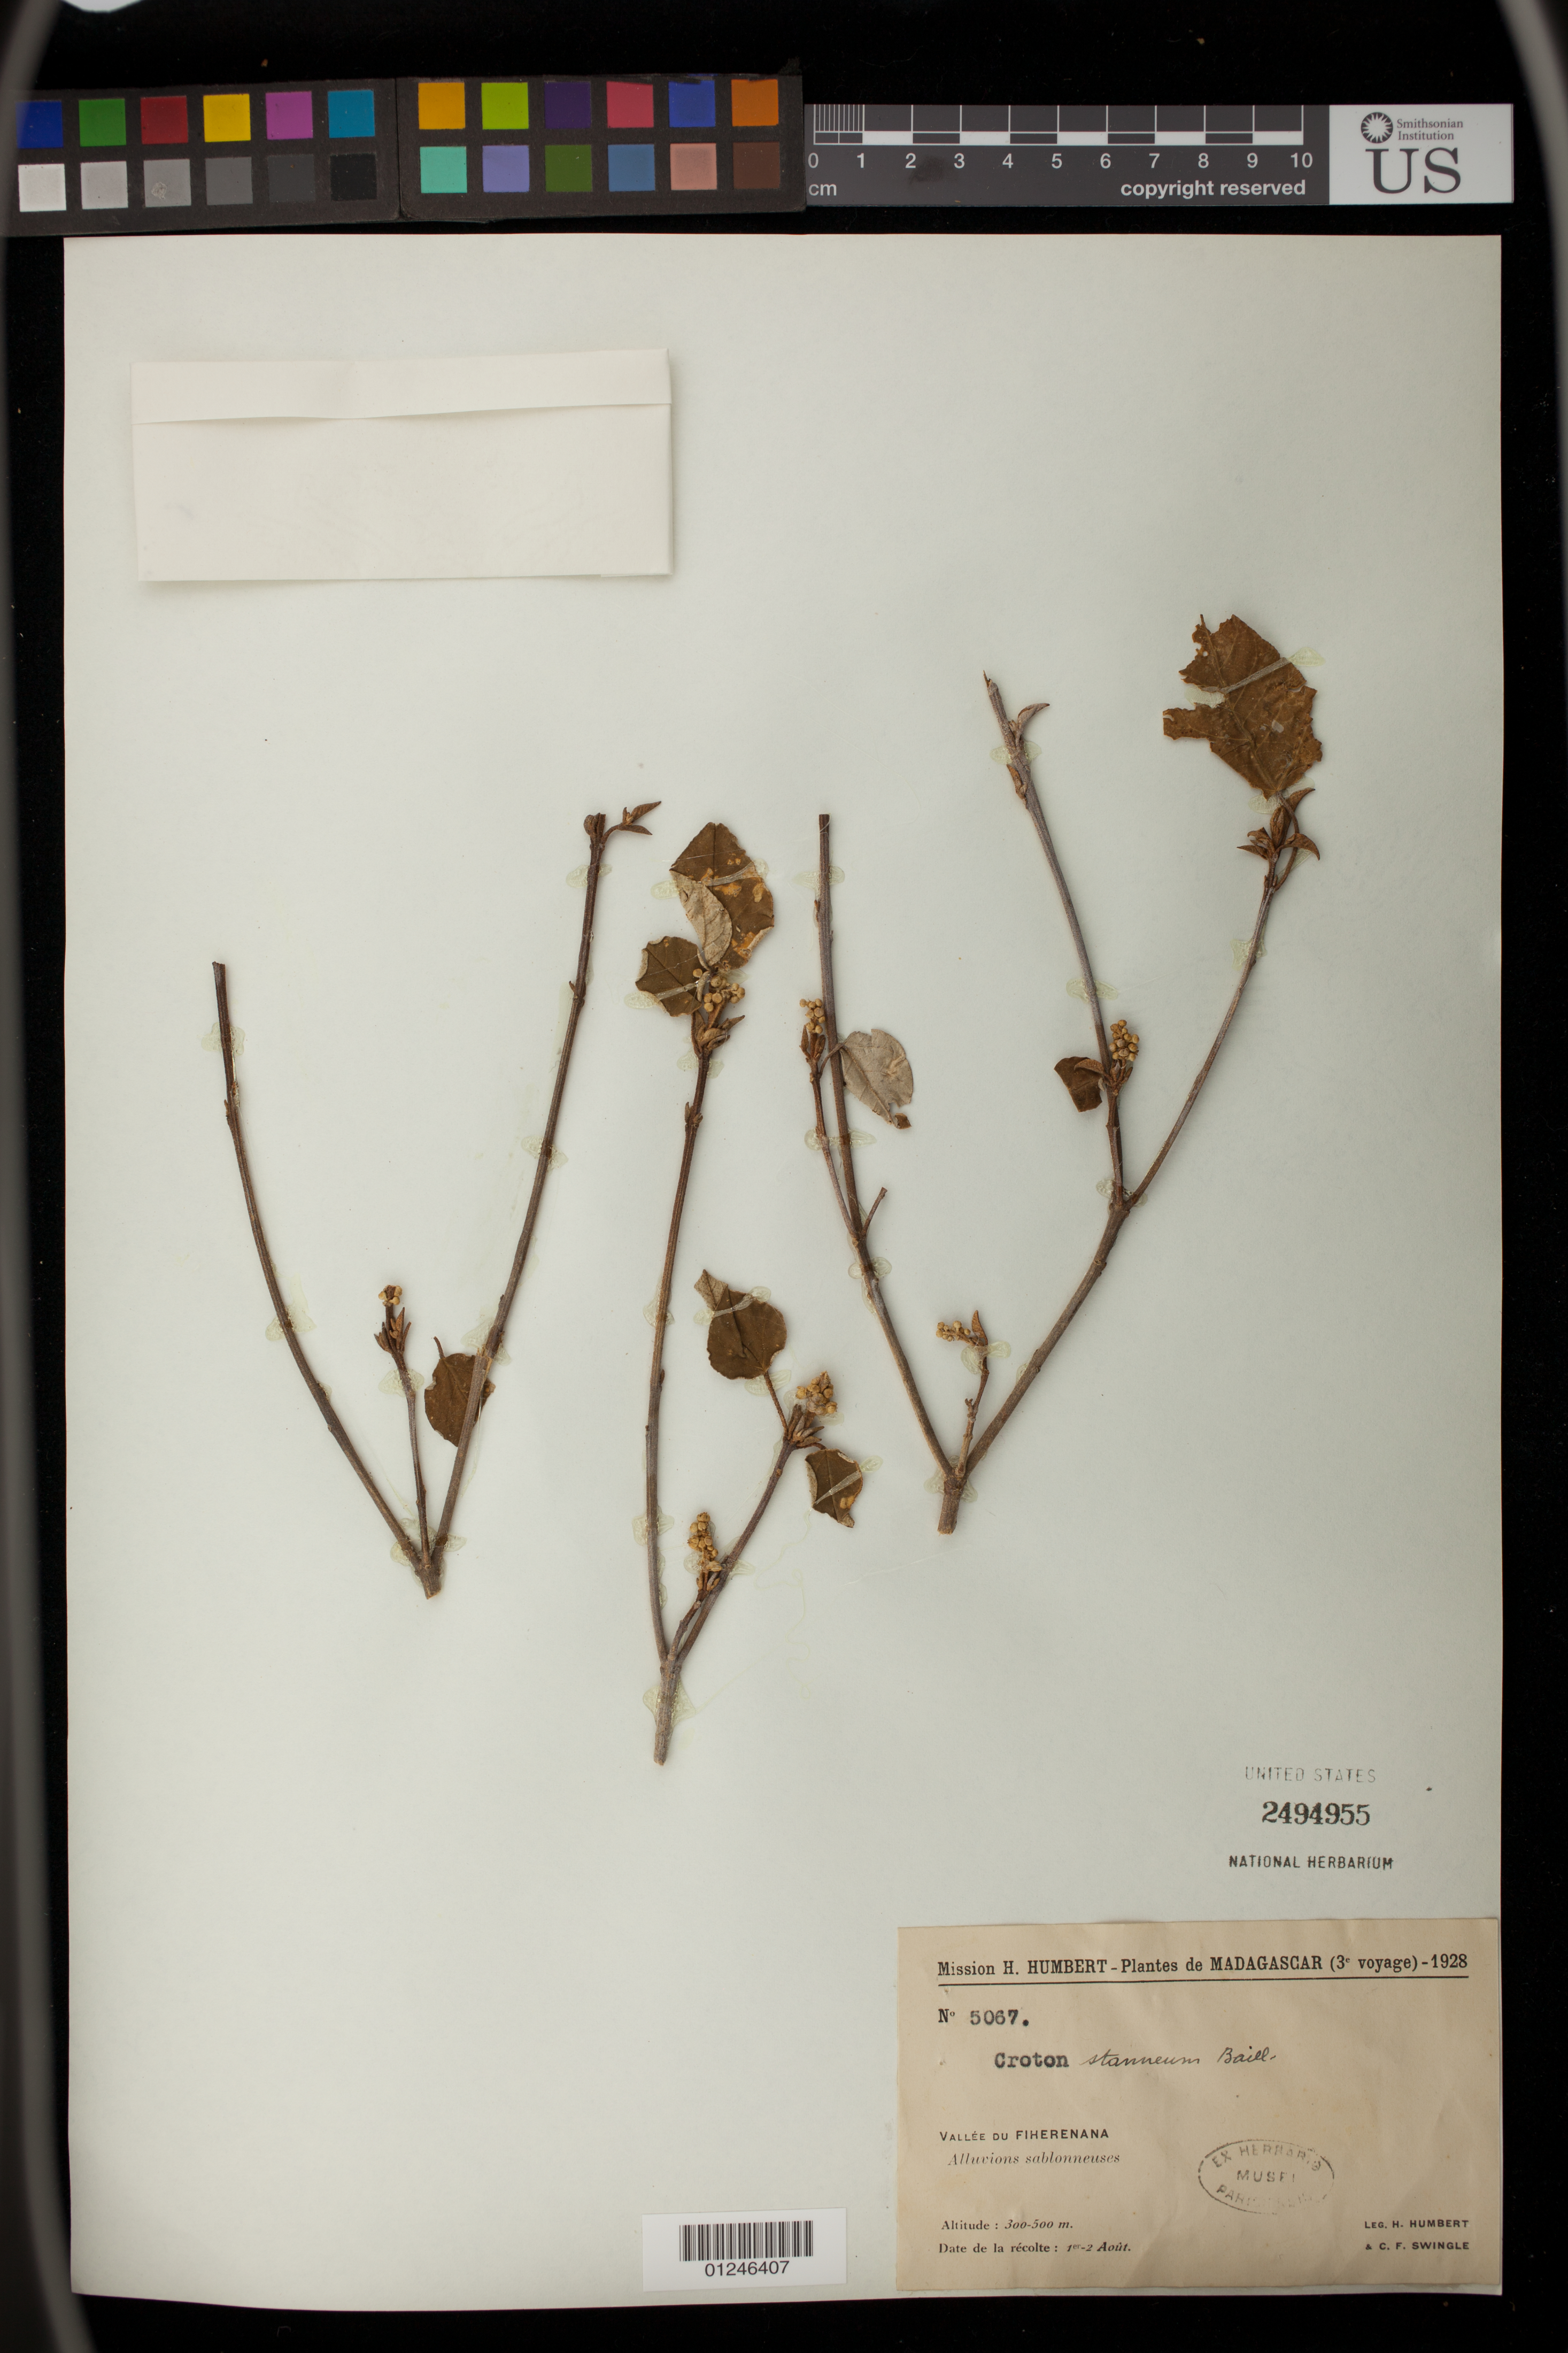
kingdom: Plantae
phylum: Tracheophyta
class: Magnoliopsida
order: Malpighiales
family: Euphorbiaceae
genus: Croton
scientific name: Croton stanneum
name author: Baill.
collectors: H. Humbert & C. Swingle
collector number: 5067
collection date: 1928-08-01/1928-08-02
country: Madagascar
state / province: Atsimo-Andrefana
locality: Vallee du Fiherenana, Alluvions sablonneuses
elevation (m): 300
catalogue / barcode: US 2494955